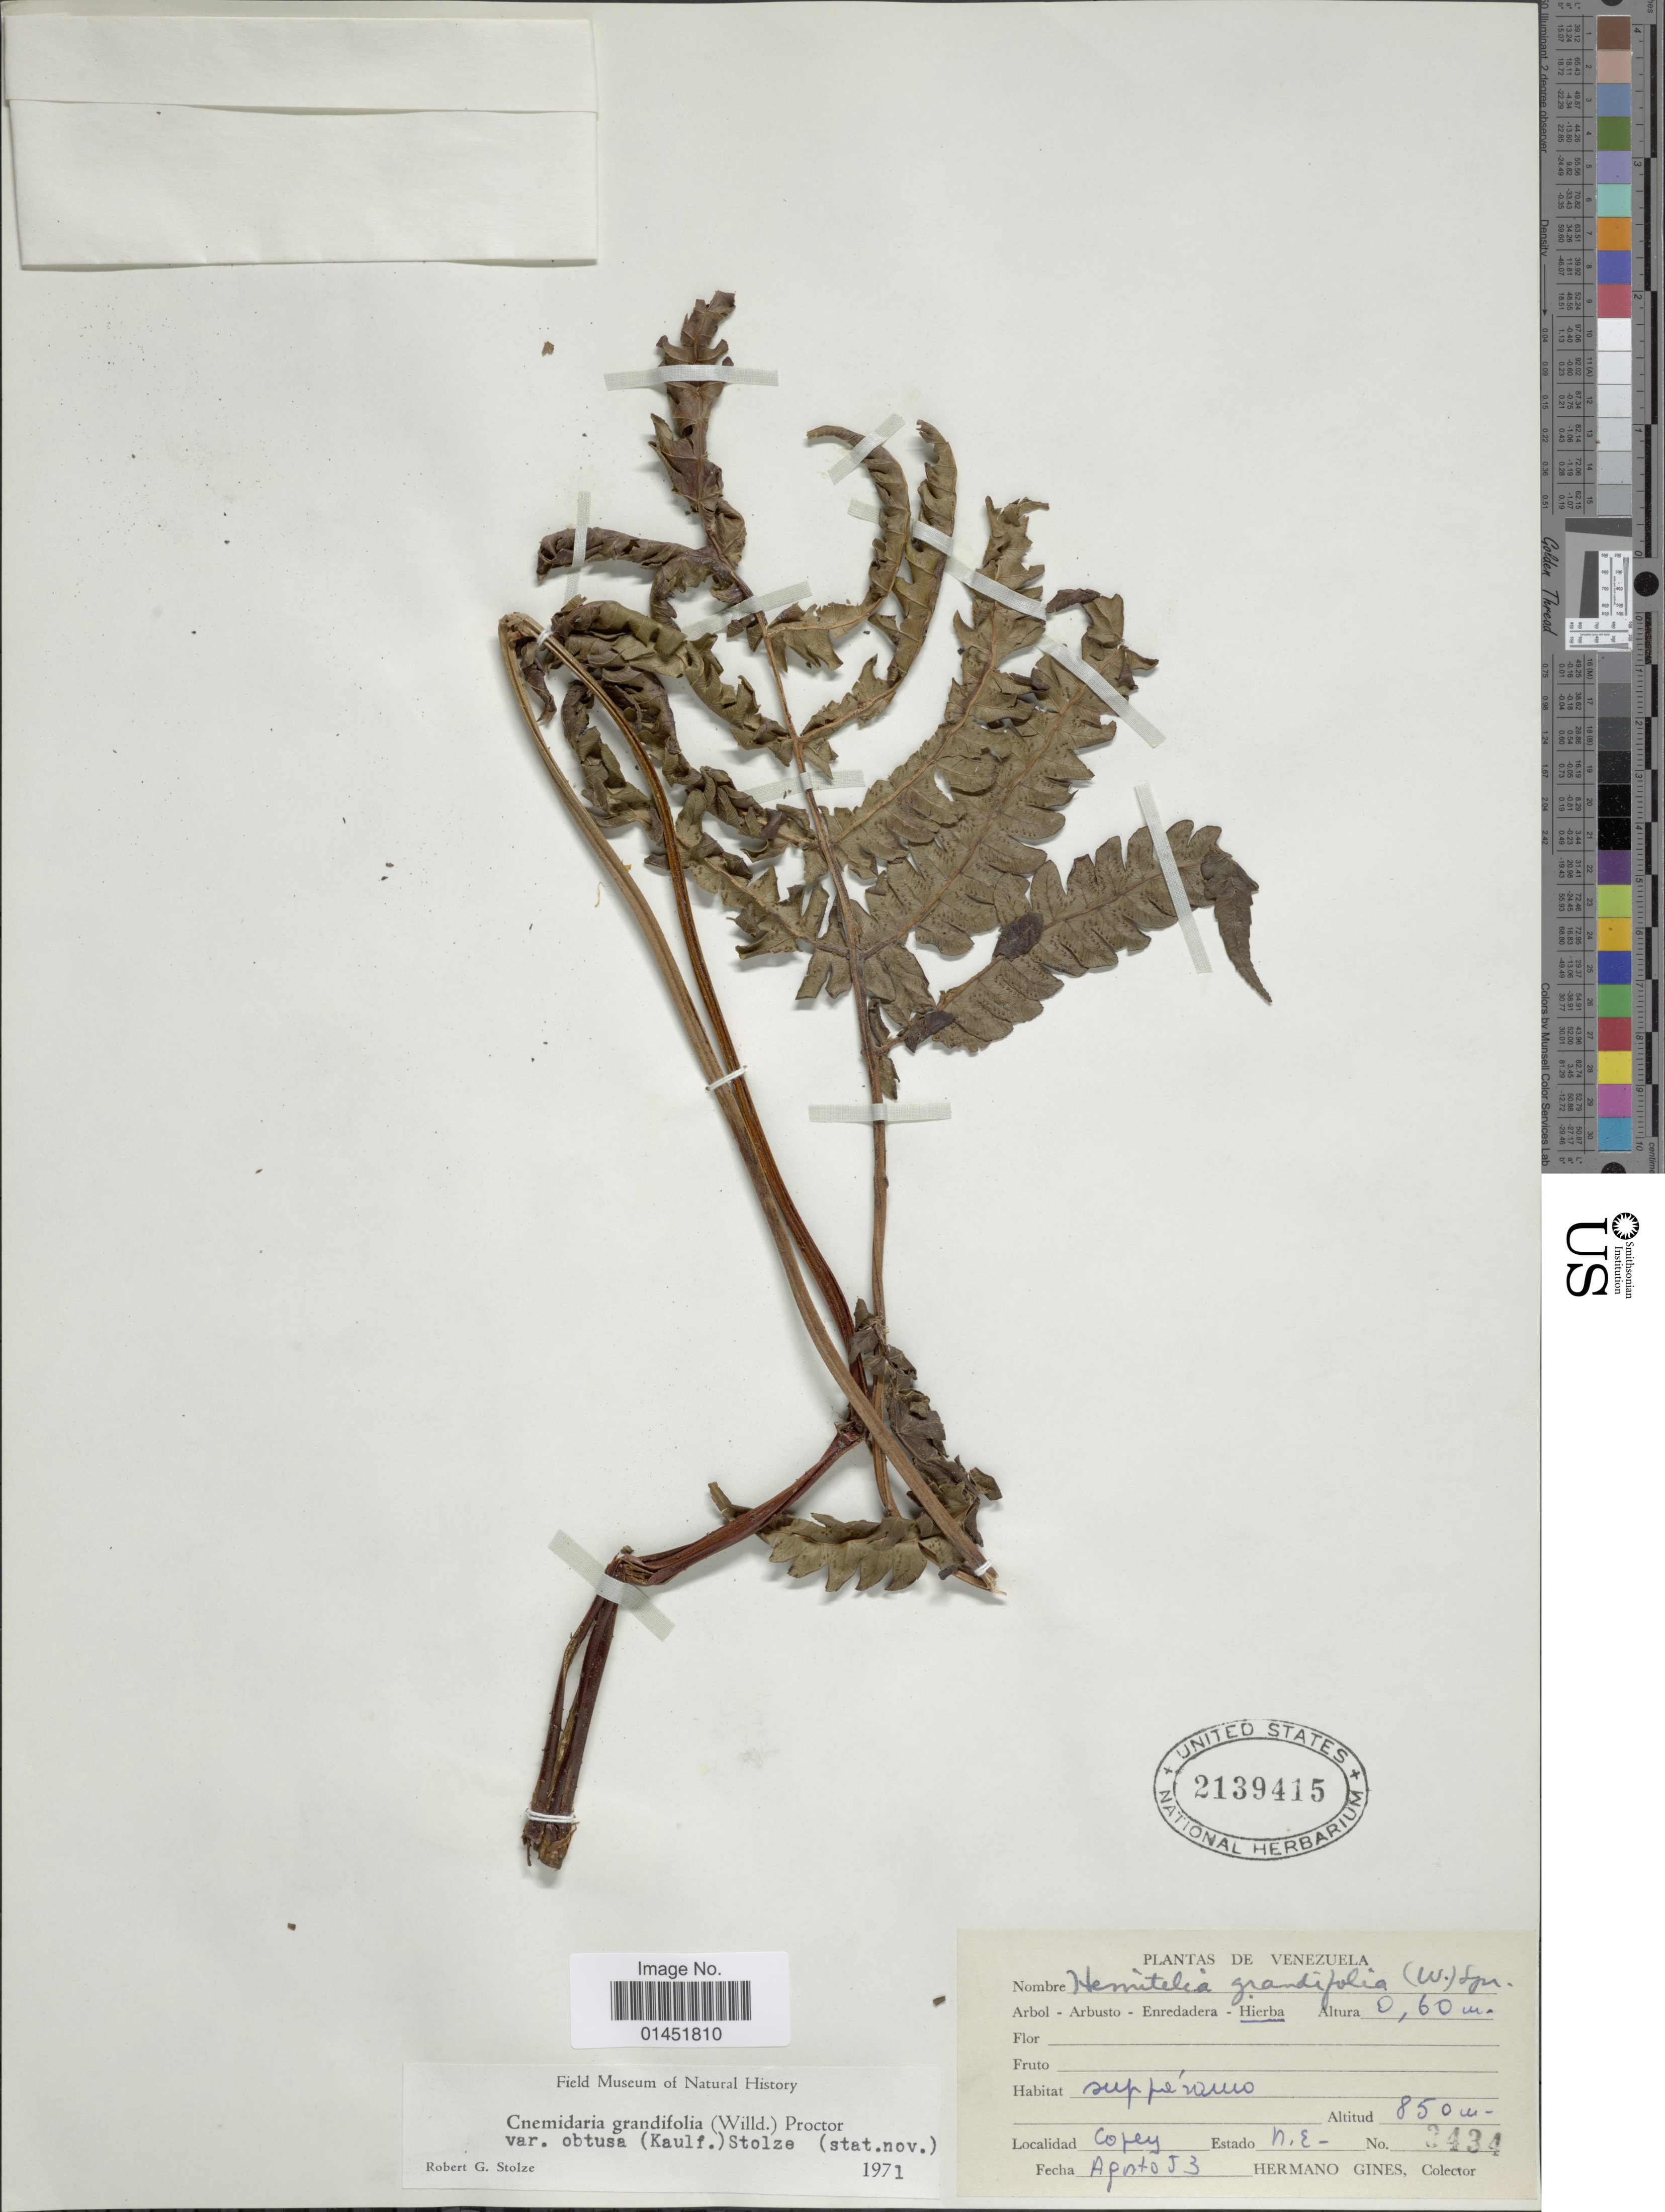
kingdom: Plantae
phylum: Tracheophyta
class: Polypodiopsida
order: Cyatheales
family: Cyatheaceae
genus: Cyathea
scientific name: Cyathea grandifolia var. obtusa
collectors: Bro. Gines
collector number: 3434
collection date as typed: Transcribed d/m/y: /8/53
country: Venezuela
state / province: Nueva Esparta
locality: Copey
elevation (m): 850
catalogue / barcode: US 2139415